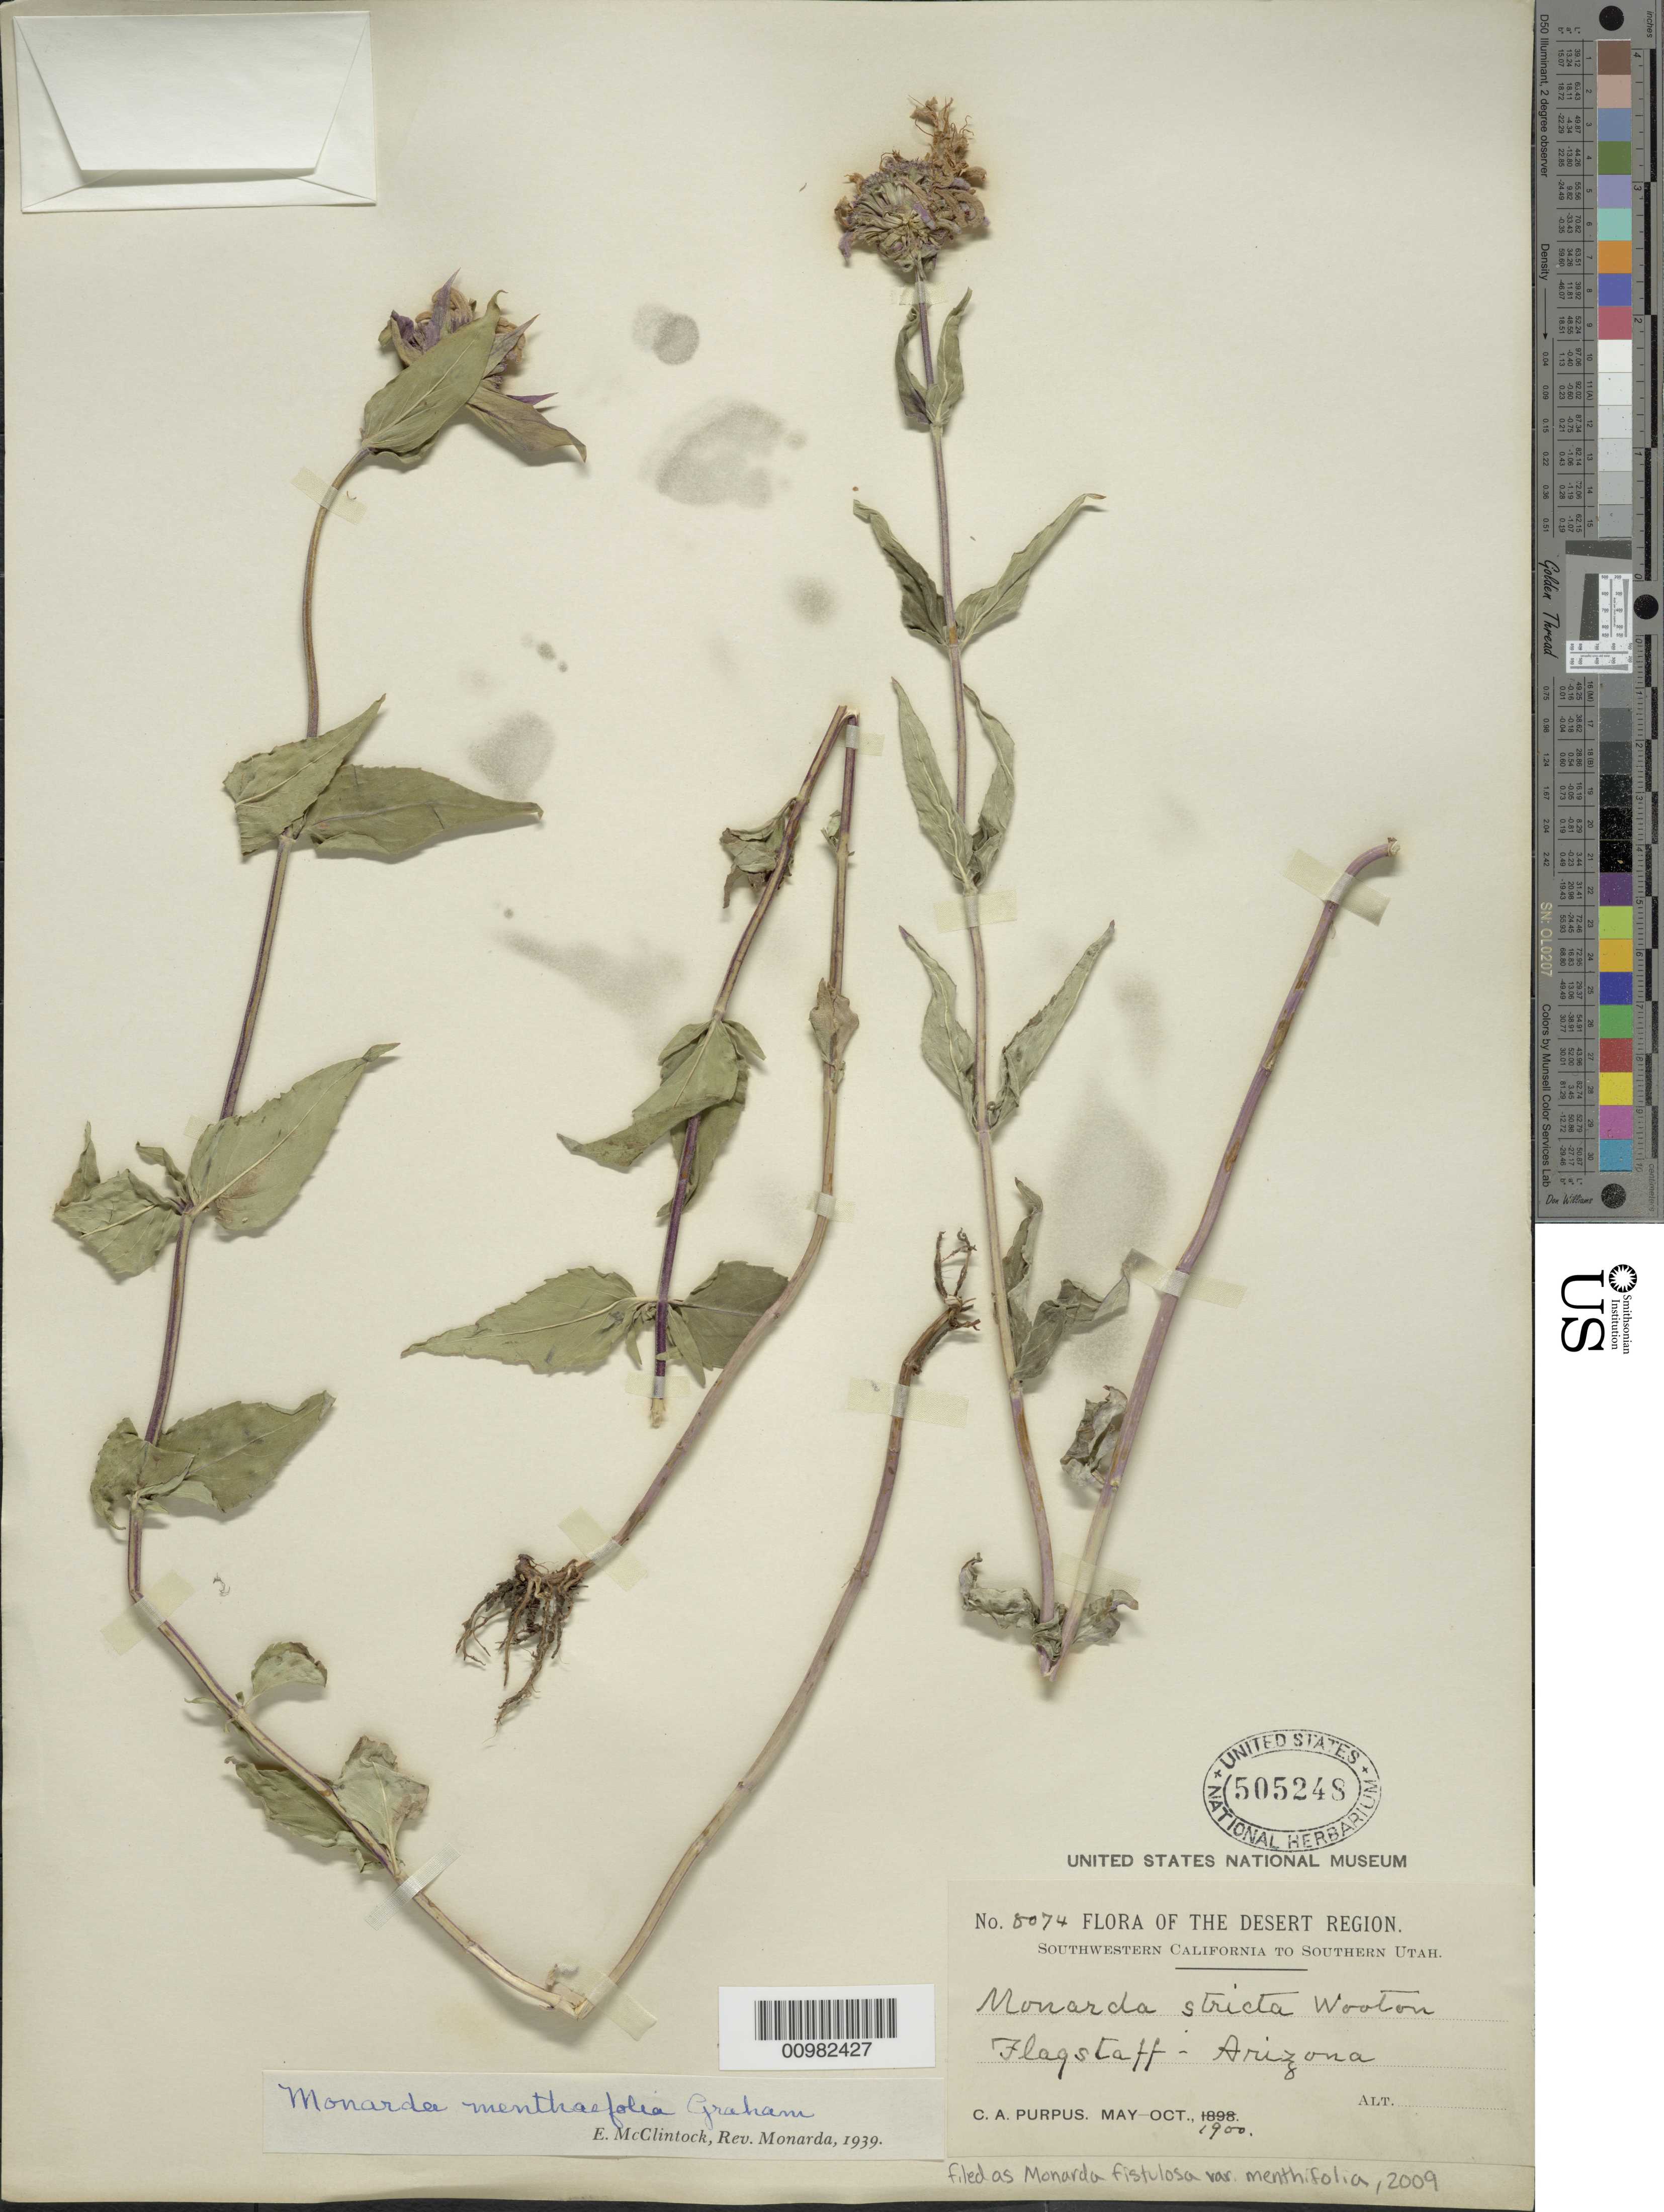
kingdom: Plantae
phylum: Tracheophyta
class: Magnoliopsida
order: Lamiales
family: Lamiaceae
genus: Monarda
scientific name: Monarda fistulosa var. menthifolia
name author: (Graham) Fernald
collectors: C. A. Purpus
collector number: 8074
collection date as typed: May 1900 to -- Oct 1900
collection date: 1900-05/1900-10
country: United States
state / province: Arizona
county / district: Coconino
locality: Flagstaff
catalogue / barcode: US 505248